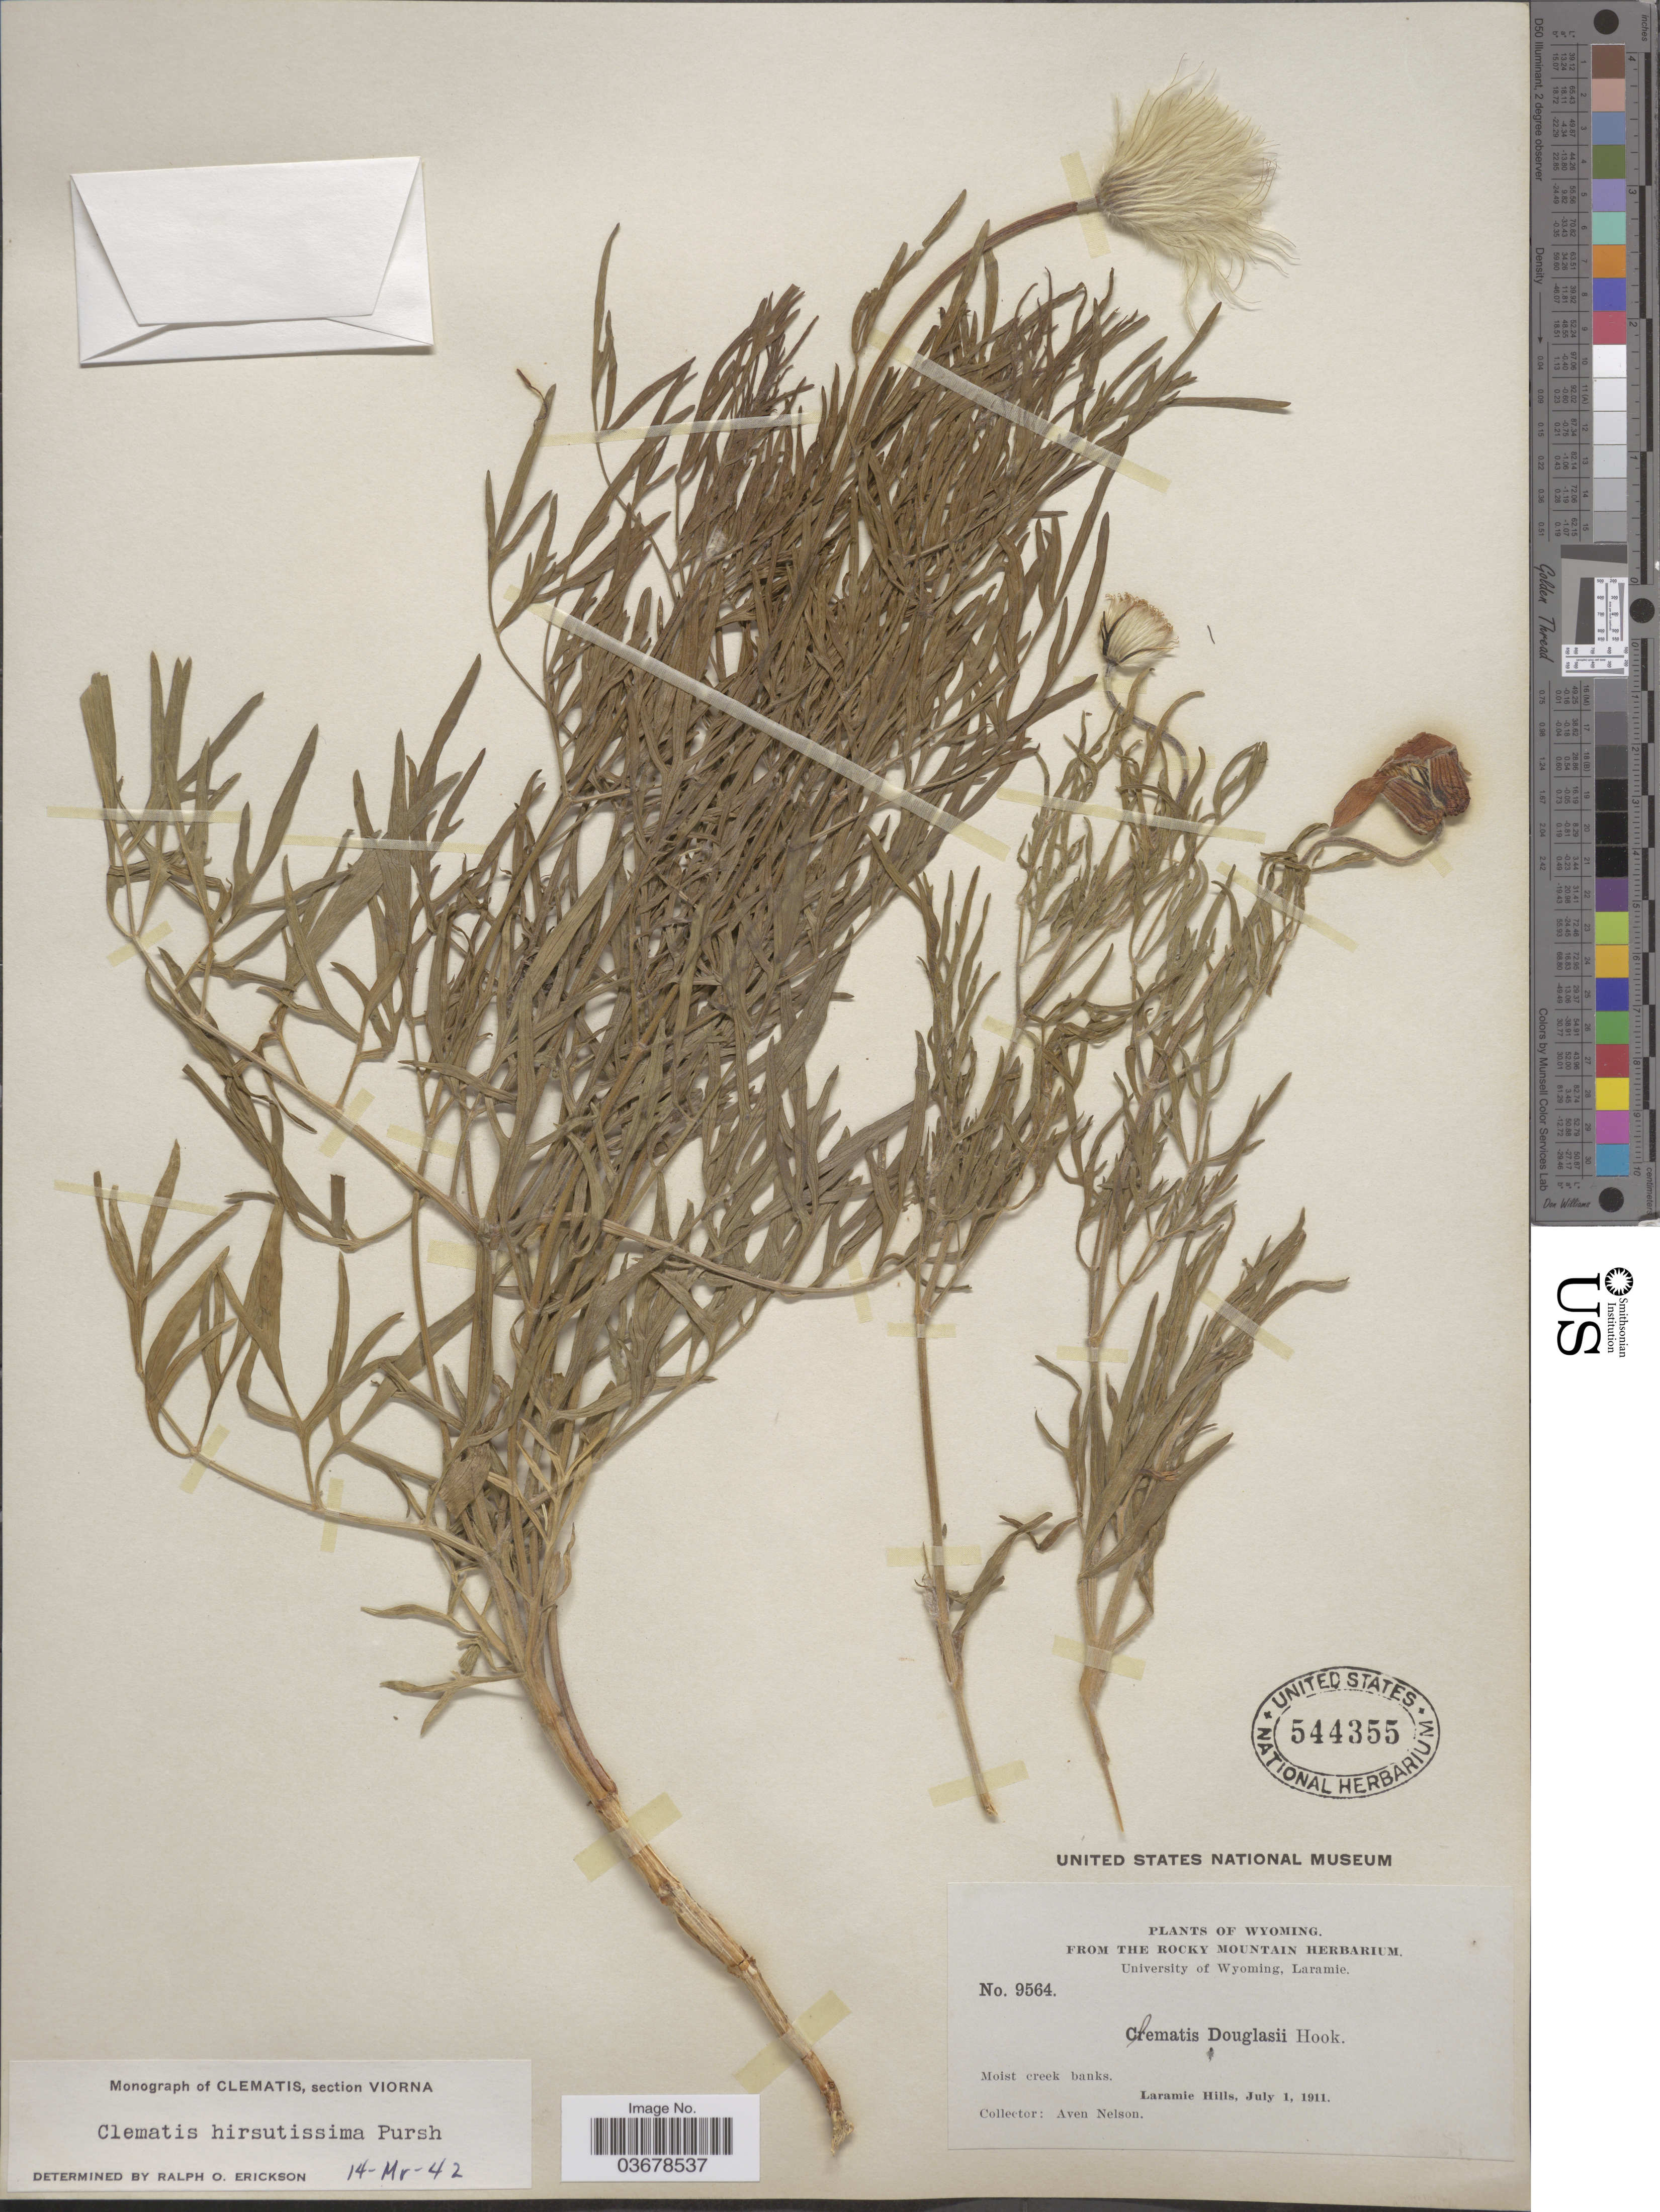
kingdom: Plantae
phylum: Tracheophyta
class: Magnoliopsida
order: Ranunculales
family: Ranunculaceae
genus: Clematis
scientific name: Clematis viorna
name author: L.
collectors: A. Nelson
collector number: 9564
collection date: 1911-07-01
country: United States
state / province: Wyoming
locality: Moist creek banks. Laramie Hills.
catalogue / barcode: US 544355